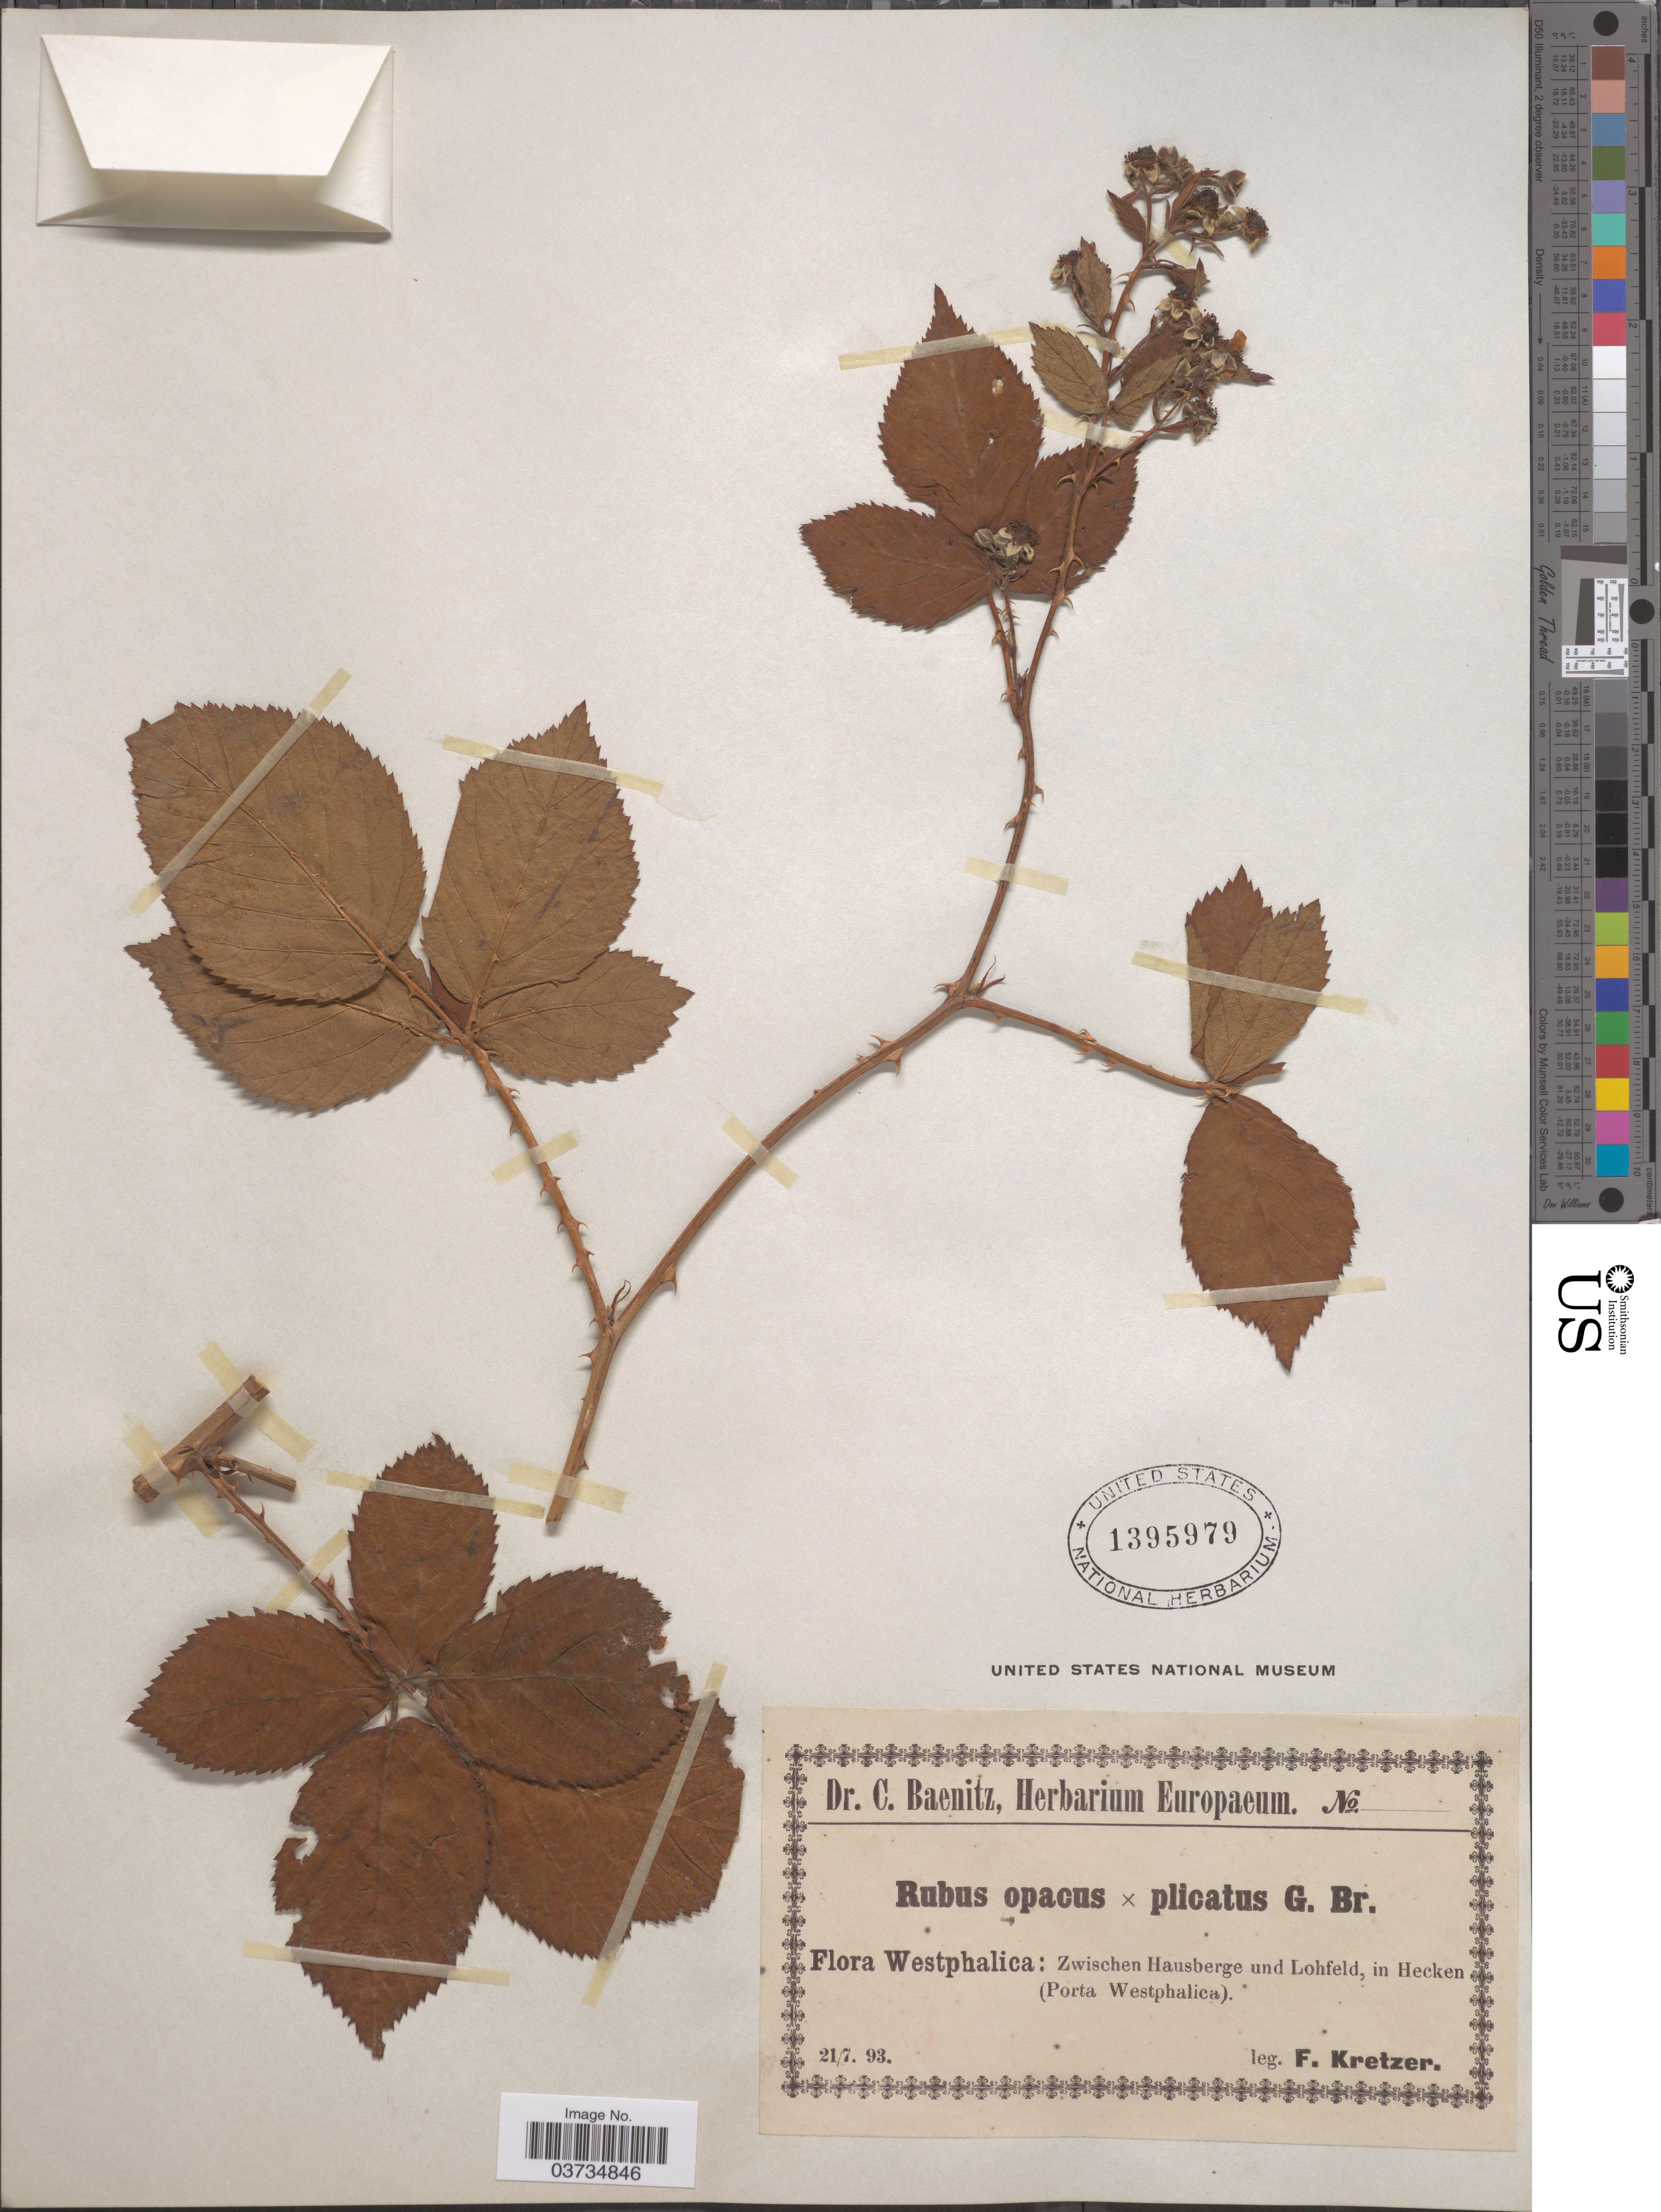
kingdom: Plantae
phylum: Tracheophyta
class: Magnoliopsida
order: Rosales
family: Rosaceae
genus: Rubus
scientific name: Rubus opacus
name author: Focke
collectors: F. Kretzer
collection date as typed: Transcribed d/m/y: 21/7/93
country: Germany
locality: Westphalica: Zwischen Hausberge und Lohfeld, in Hecken (Porta Westphalica).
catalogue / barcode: US 1395979